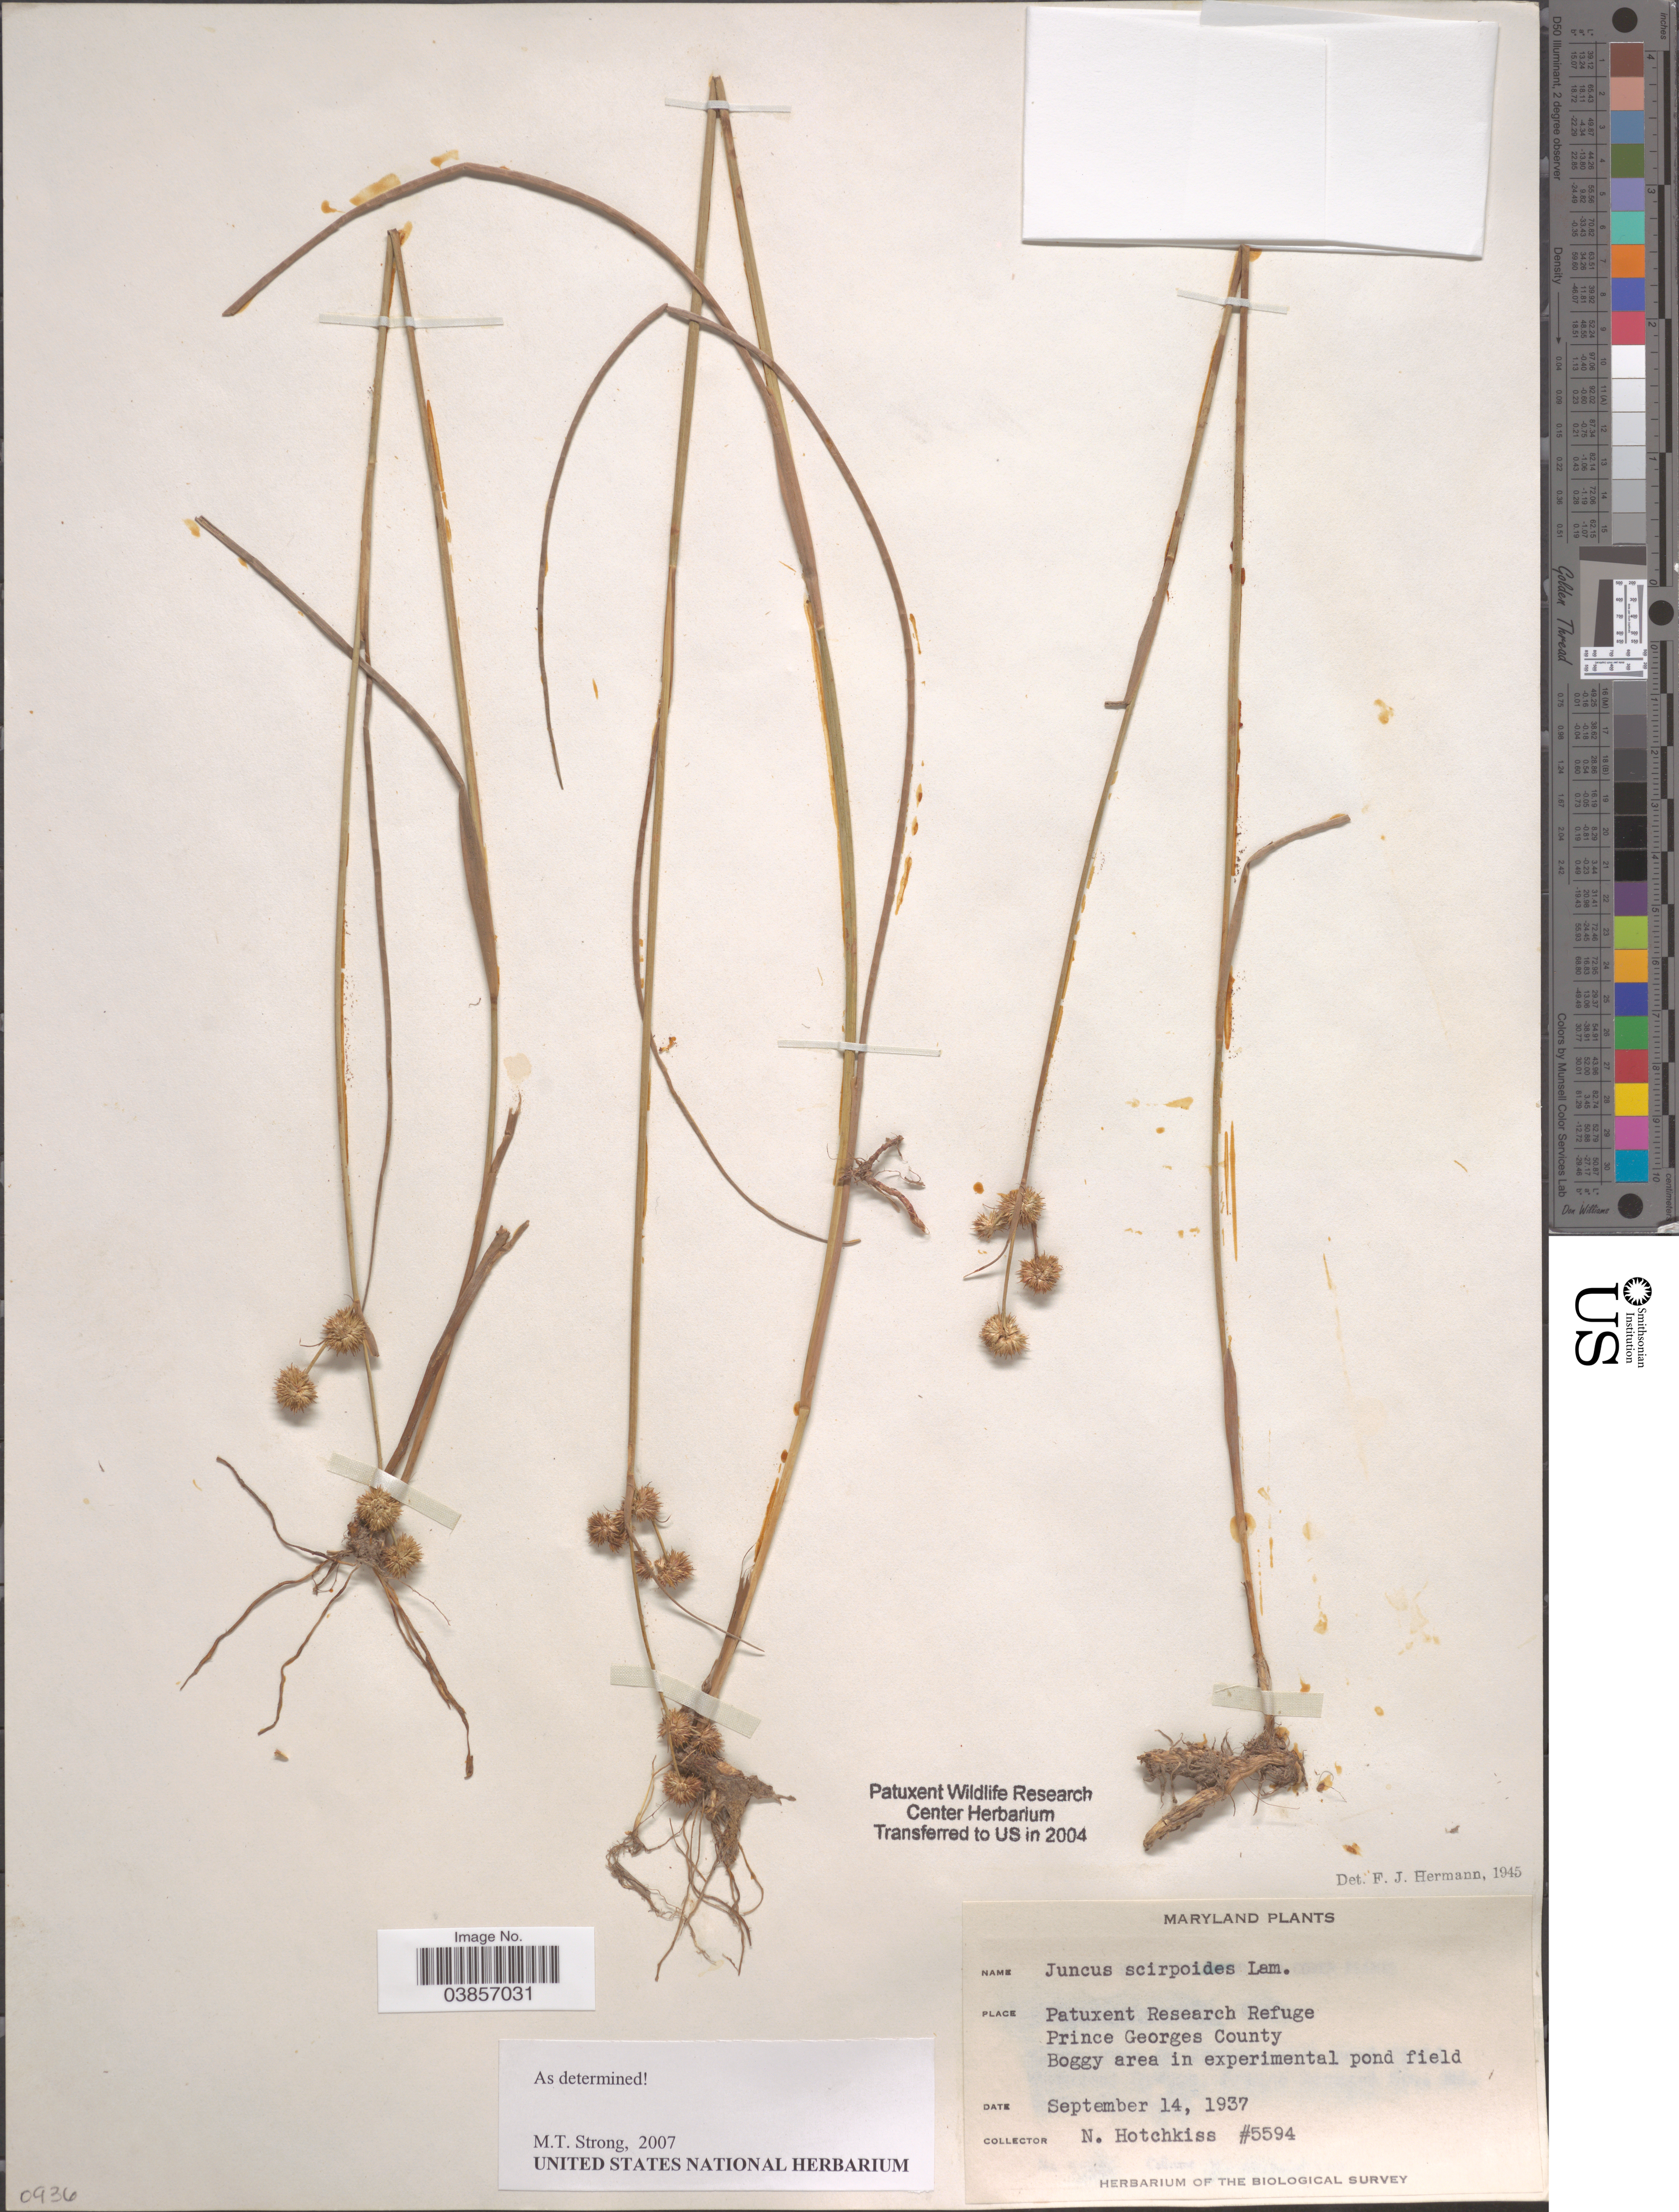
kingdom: Plantae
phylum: Tracheophyta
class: Liliopsida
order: Poales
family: Juncaceae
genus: Juncus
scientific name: Juncus scirpoides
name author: Lam.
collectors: N. Hotchkiss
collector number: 5594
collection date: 1937-09-14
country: United States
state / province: Maryland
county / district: Prince George's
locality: Patuxent Research Refuge. Prince Georges County. Boggy area in experimental pond field.